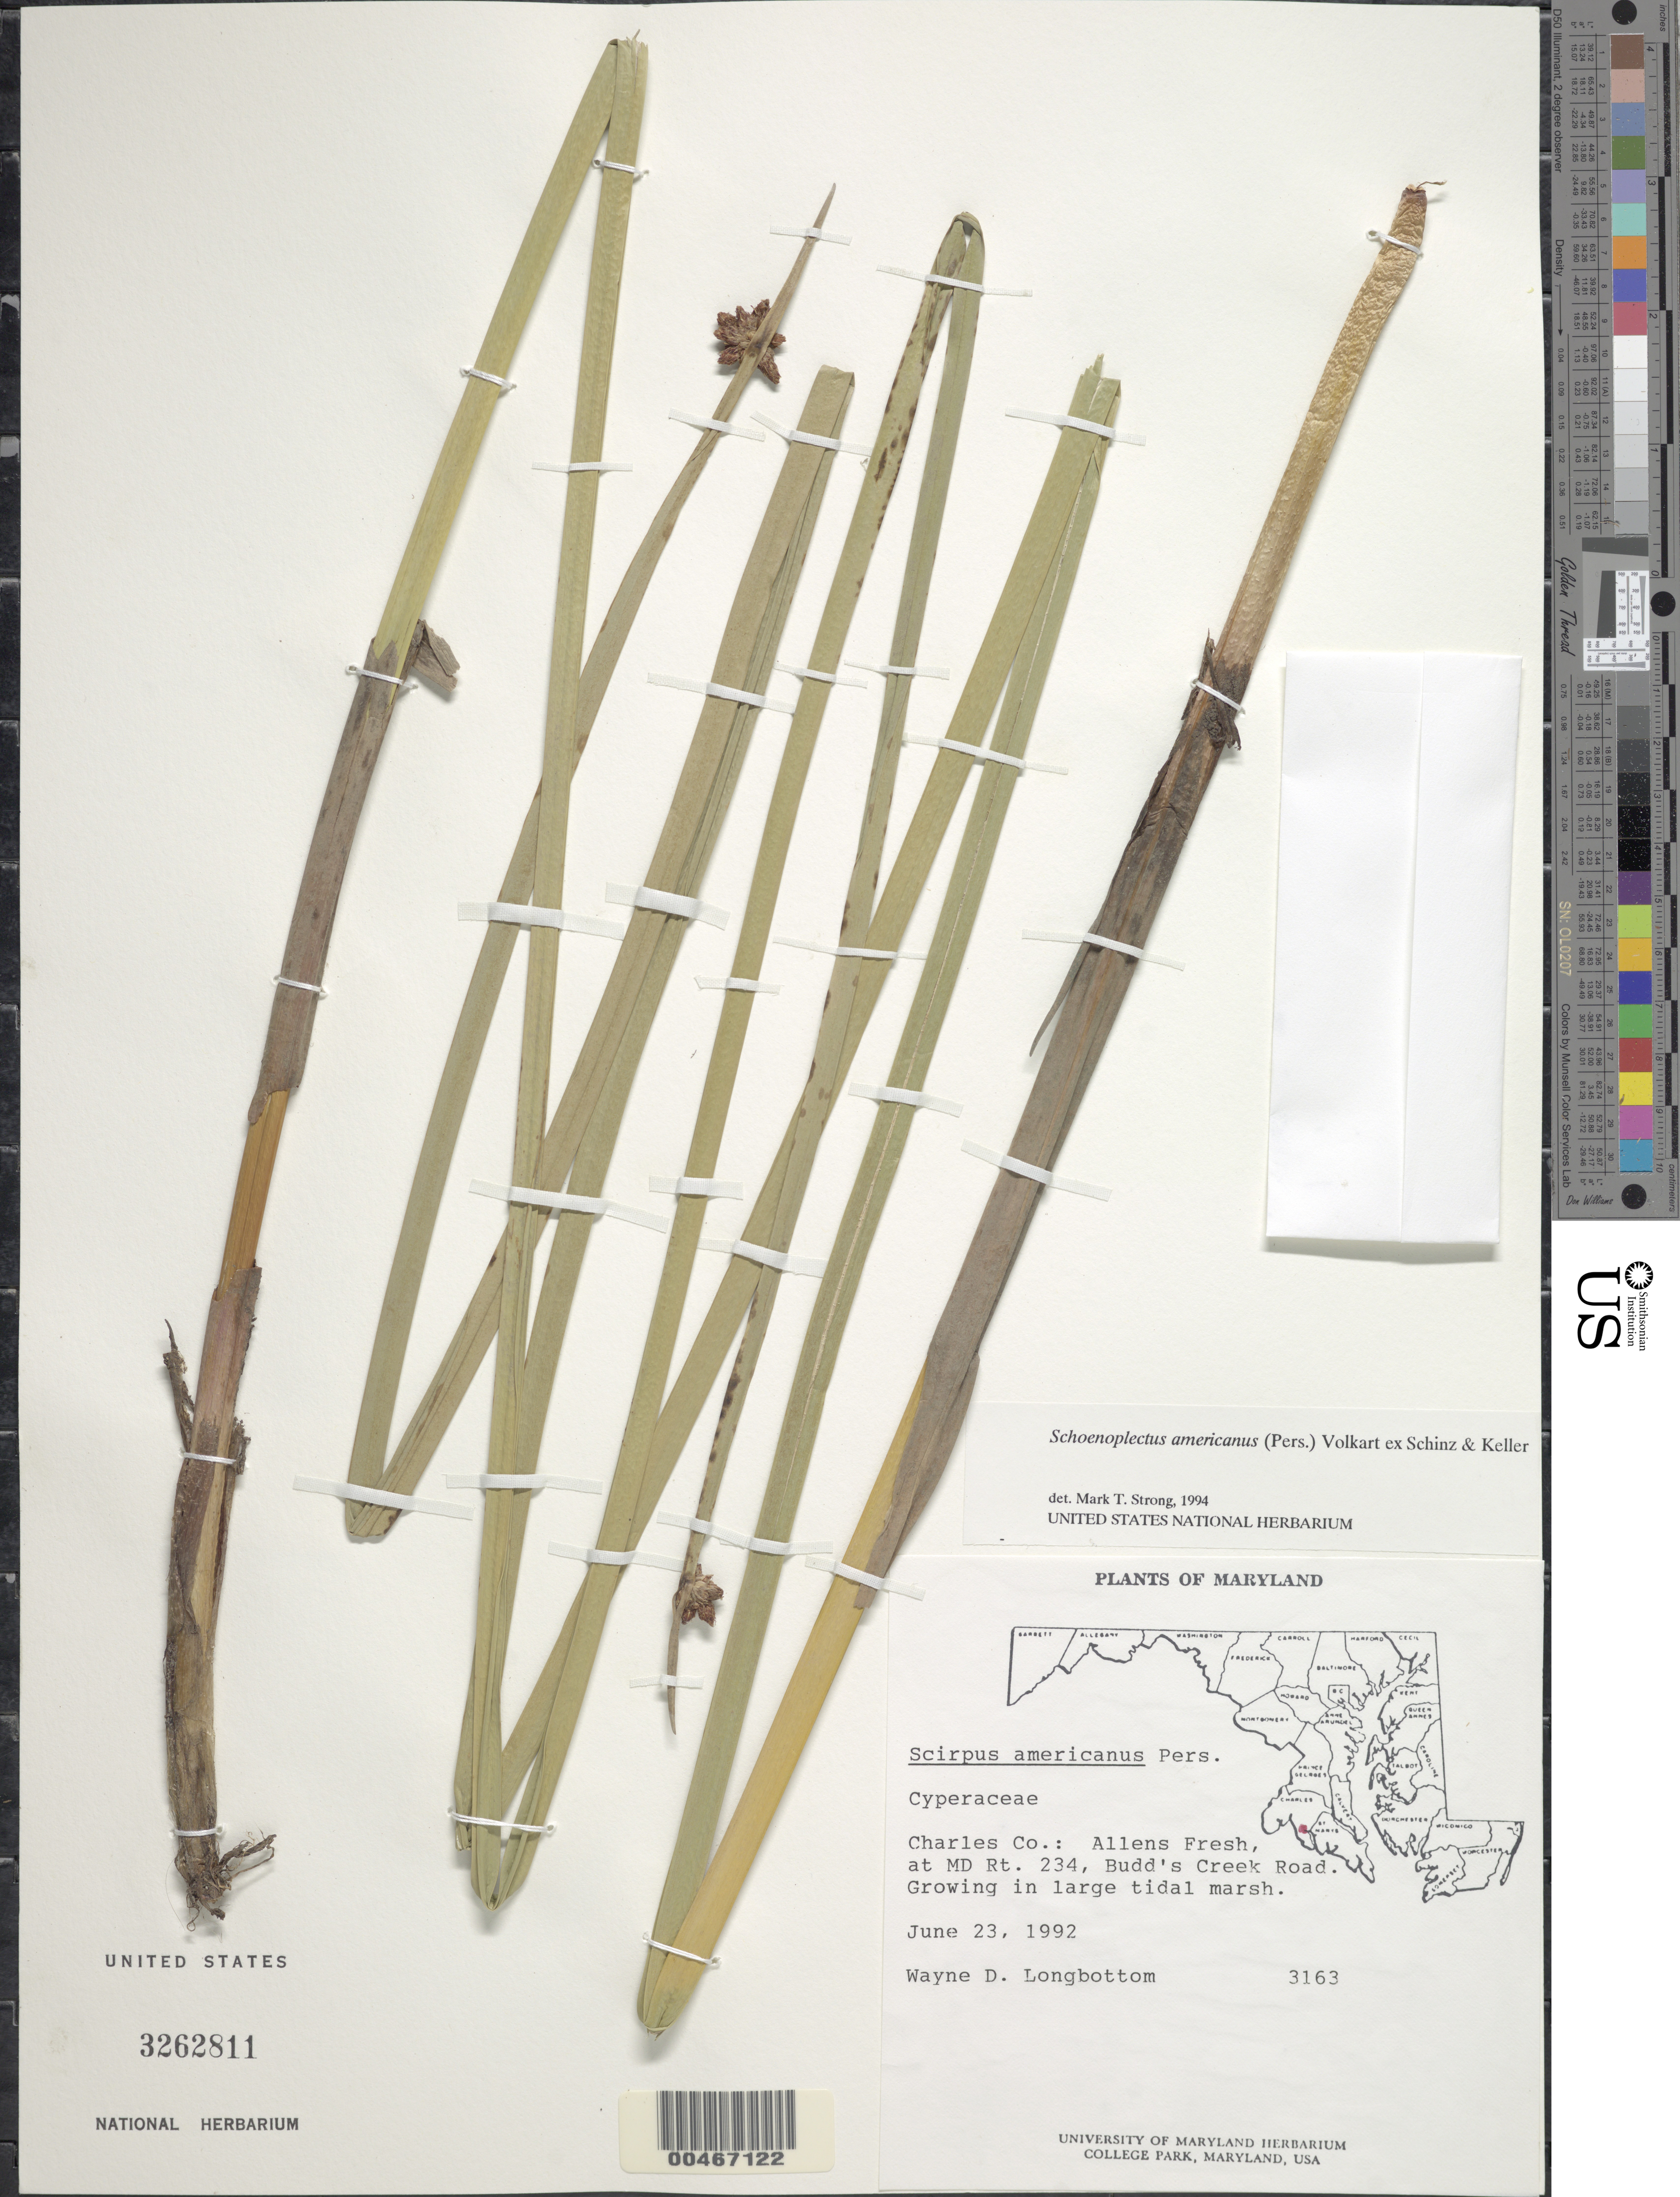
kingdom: Plantae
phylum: Tracheophyta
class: Liliopsida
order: Poales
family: Cyperaceae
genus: Schoenoplectus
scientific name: Schoenoplectus americanus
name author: (Pers.) Volkart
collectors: W. D. Longbottom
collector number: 3163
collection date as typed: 23 Jun 1992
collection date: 1992-06-23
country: United States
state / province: Maryland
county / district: Charles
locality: Allens Fresh, at MD Rt. 234, Budd's Creek Road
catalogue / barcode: US 3262811